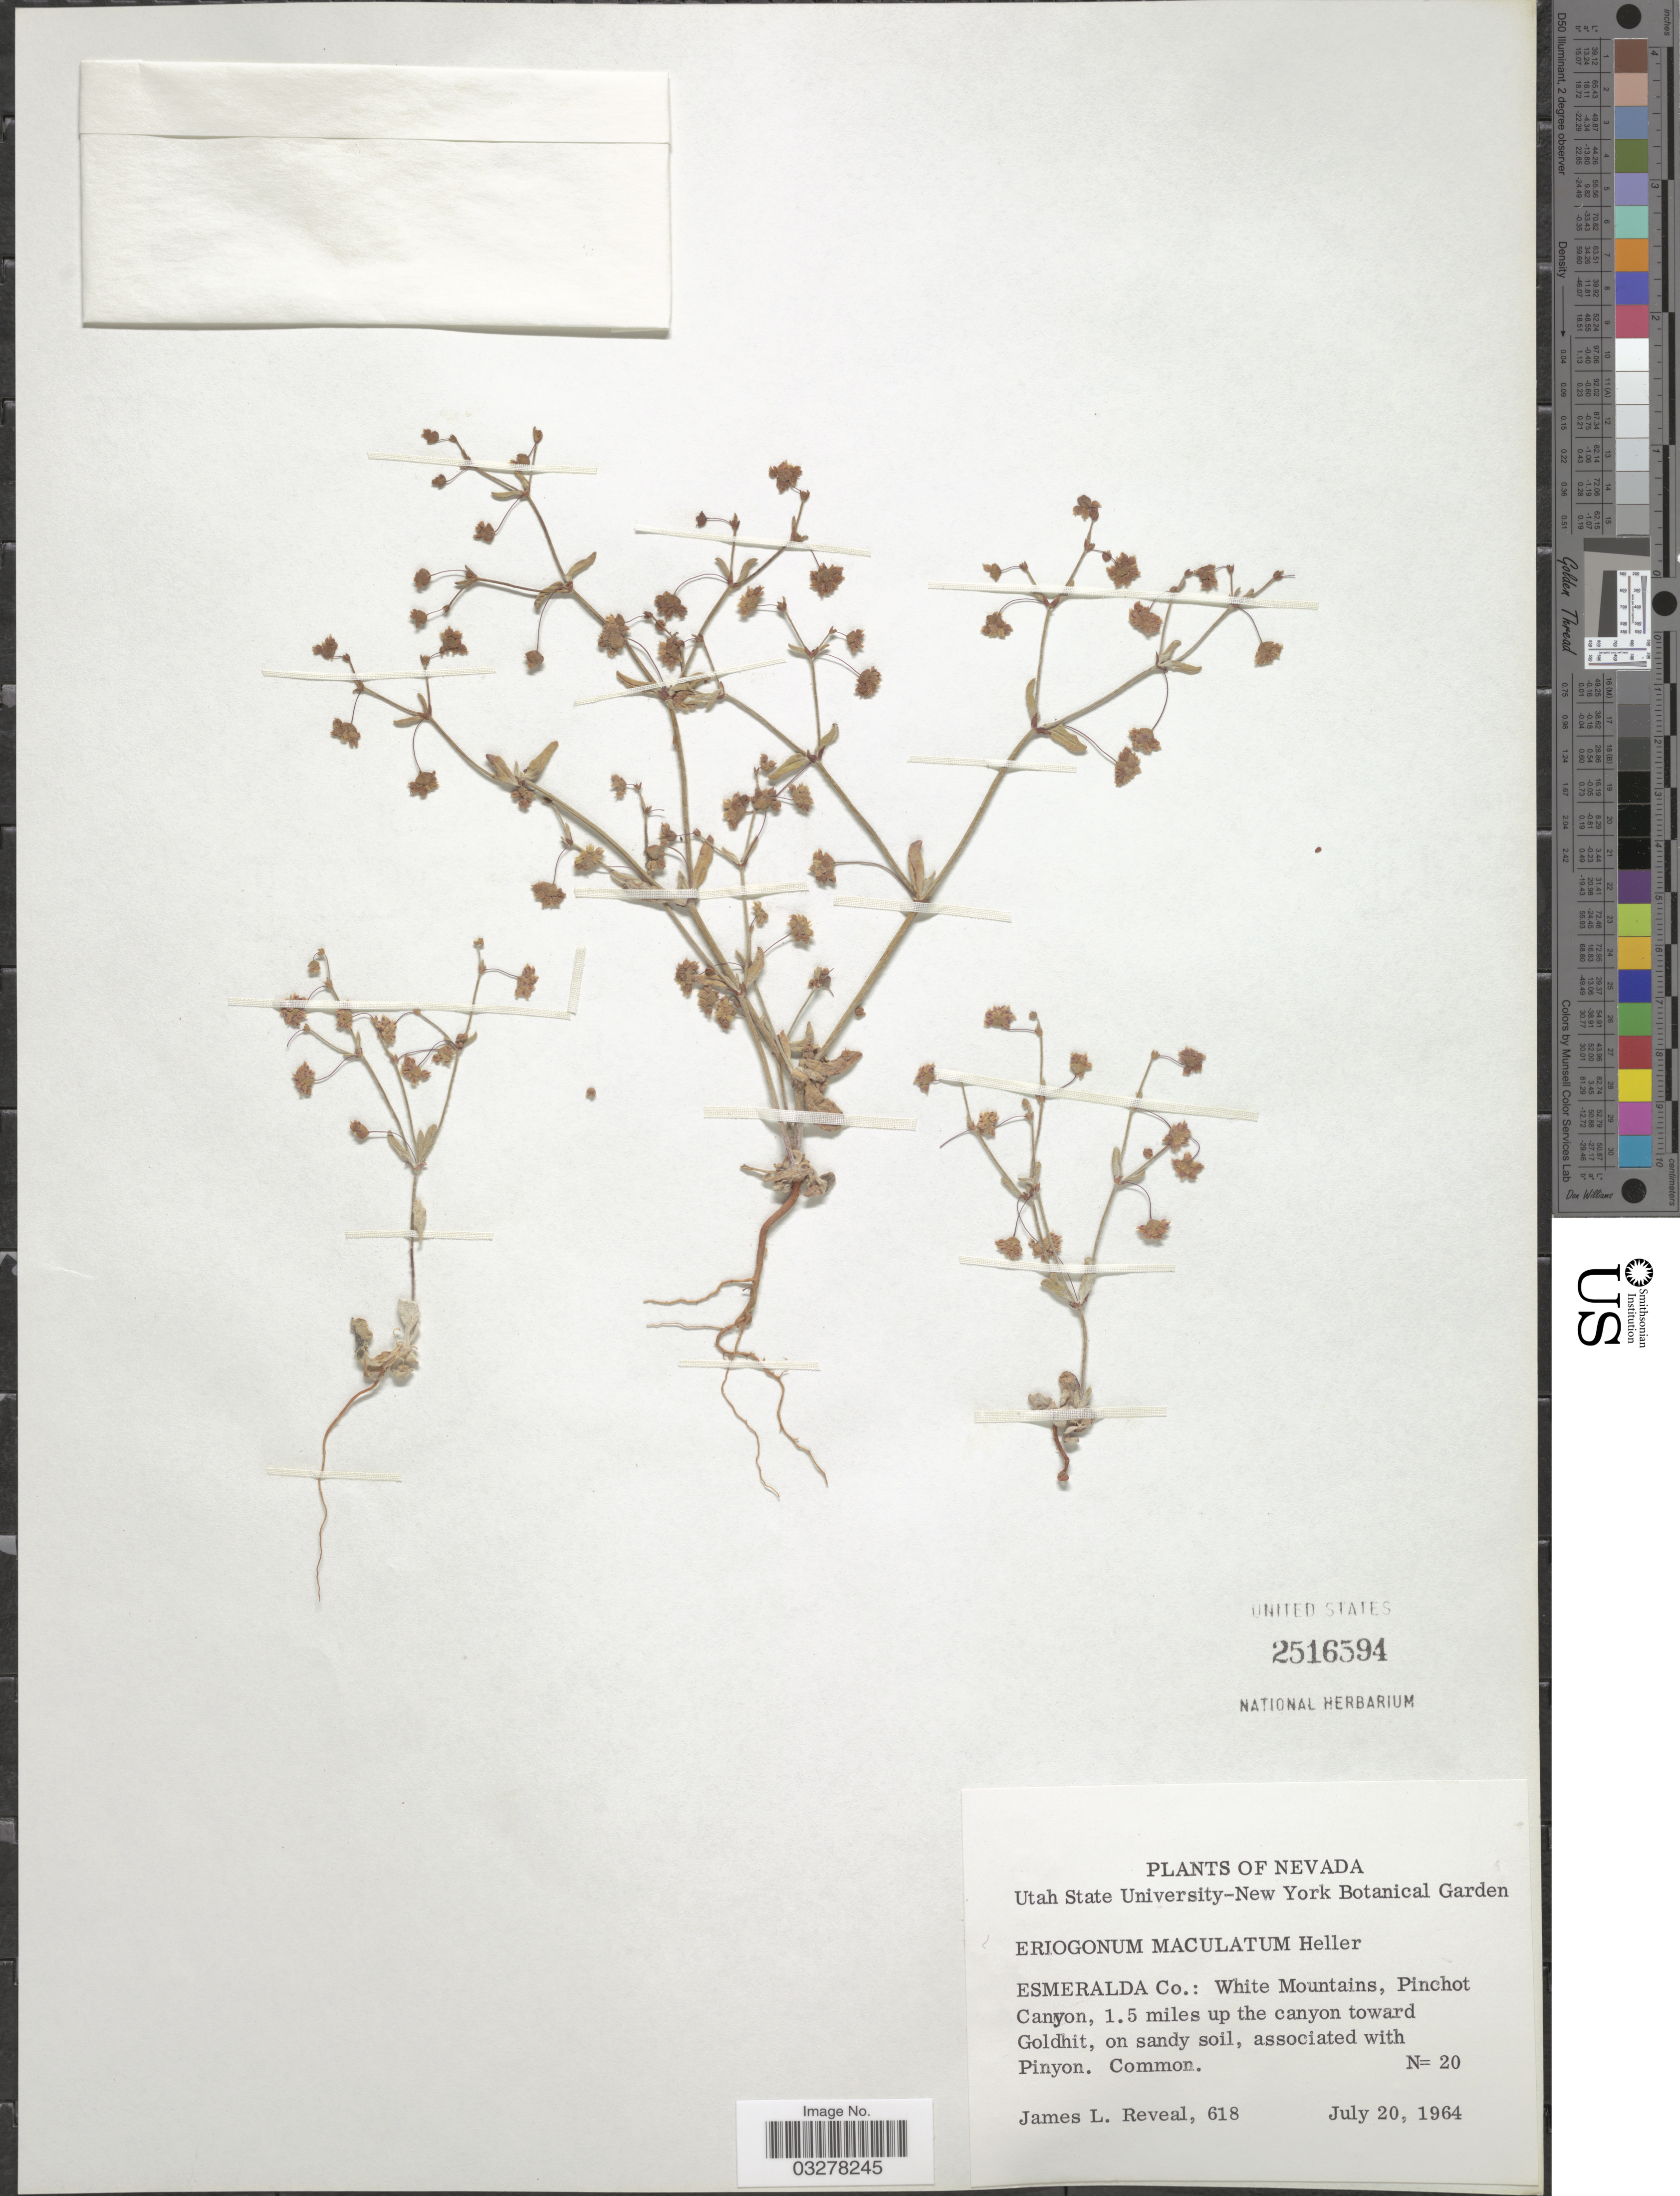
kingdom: Plantae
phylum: Tracheophyta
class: Magnoliopsida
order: Caryophyllales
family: Polygonaceae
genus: Eriogonum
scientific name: Eriogonum maculatum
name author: A. Heller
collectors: J. L. Reveal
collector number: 618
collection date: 1964-07-20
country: United States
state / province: Nevada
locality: Esmeralda Co.: White Mountains, Pinchot Canyon, 1.5 miles up the canyon toward Goldhit.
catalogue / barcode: US 2516594